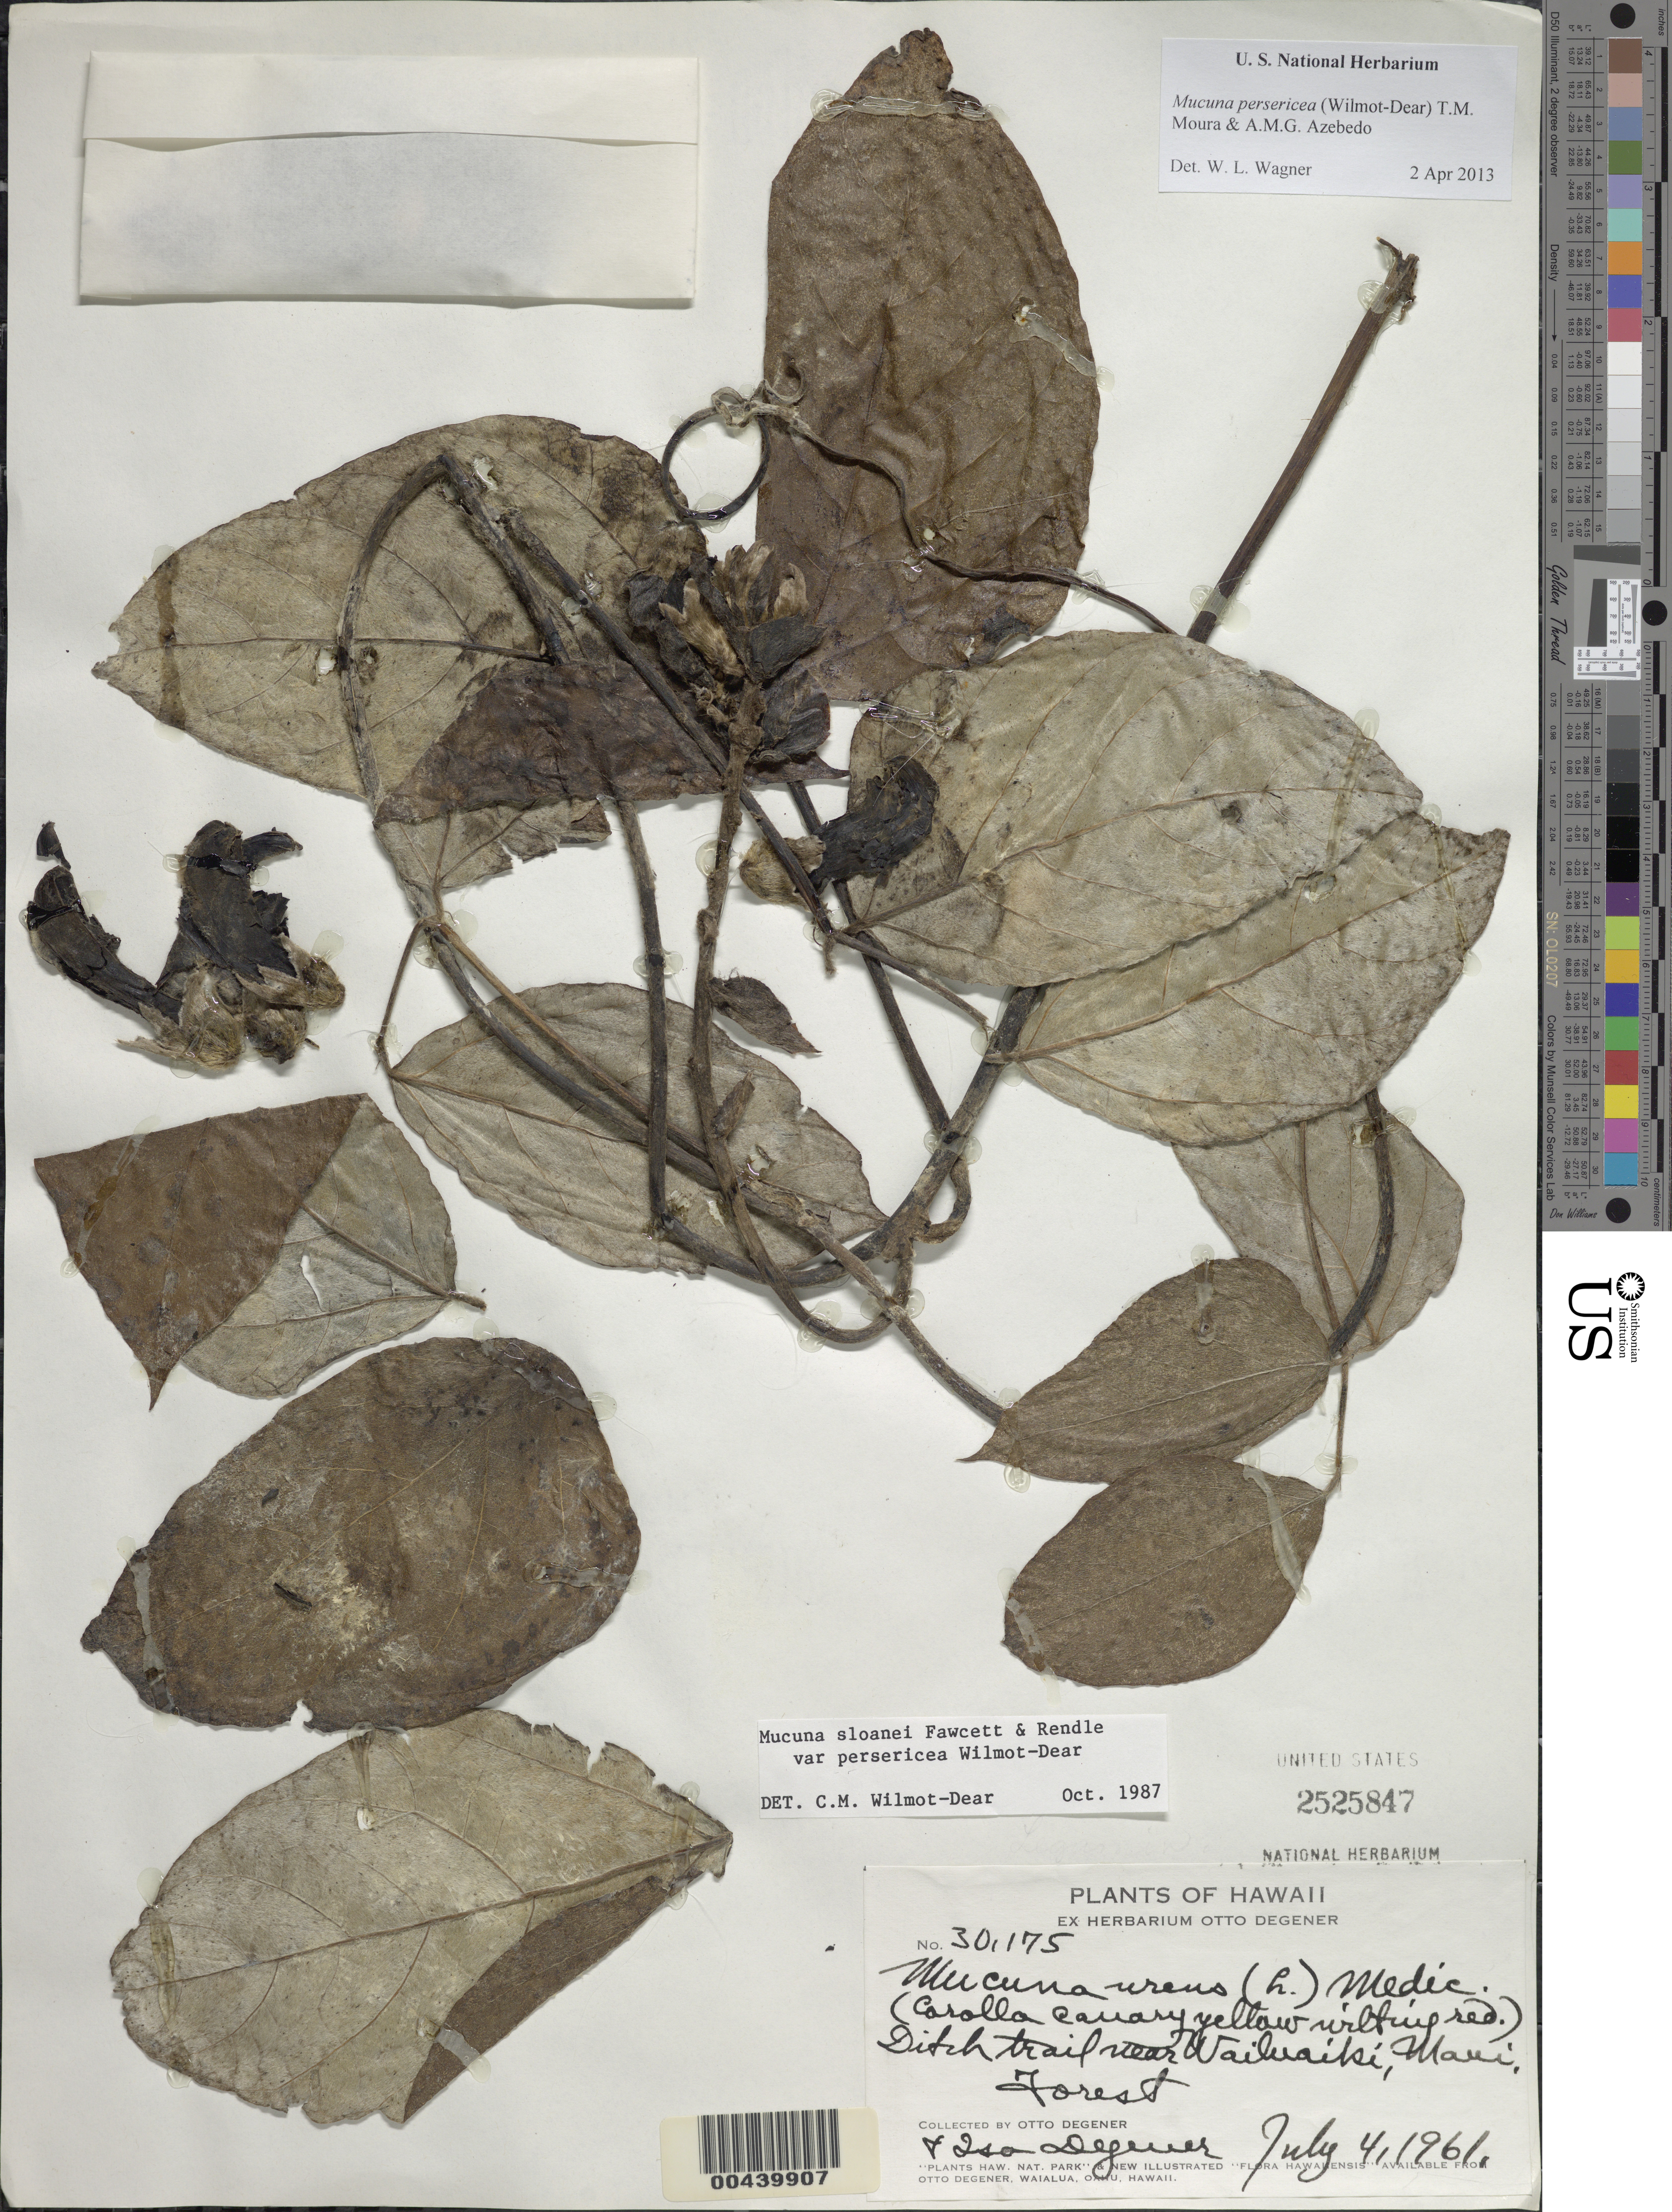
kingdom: Plantae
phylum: Tracheophyta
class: Magnoliopsida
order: Fabales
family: Fabaceae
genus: Mucuna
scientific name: Mucuna persericea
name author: (Wilmot-Dear) Fawc. & Rendle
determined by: Wagner, W. L., (BOT), Smithsonian Institution - National Museum of Natural History (UNITED STATES)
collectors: O. Degener & I. Degener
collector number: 30175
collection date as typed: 4 Jul 1961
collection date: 1961-07-04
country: United States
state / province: Hawaii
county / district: Maui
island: Maui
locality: Ditch trail near Wailuaiki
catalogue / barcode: US 2525847